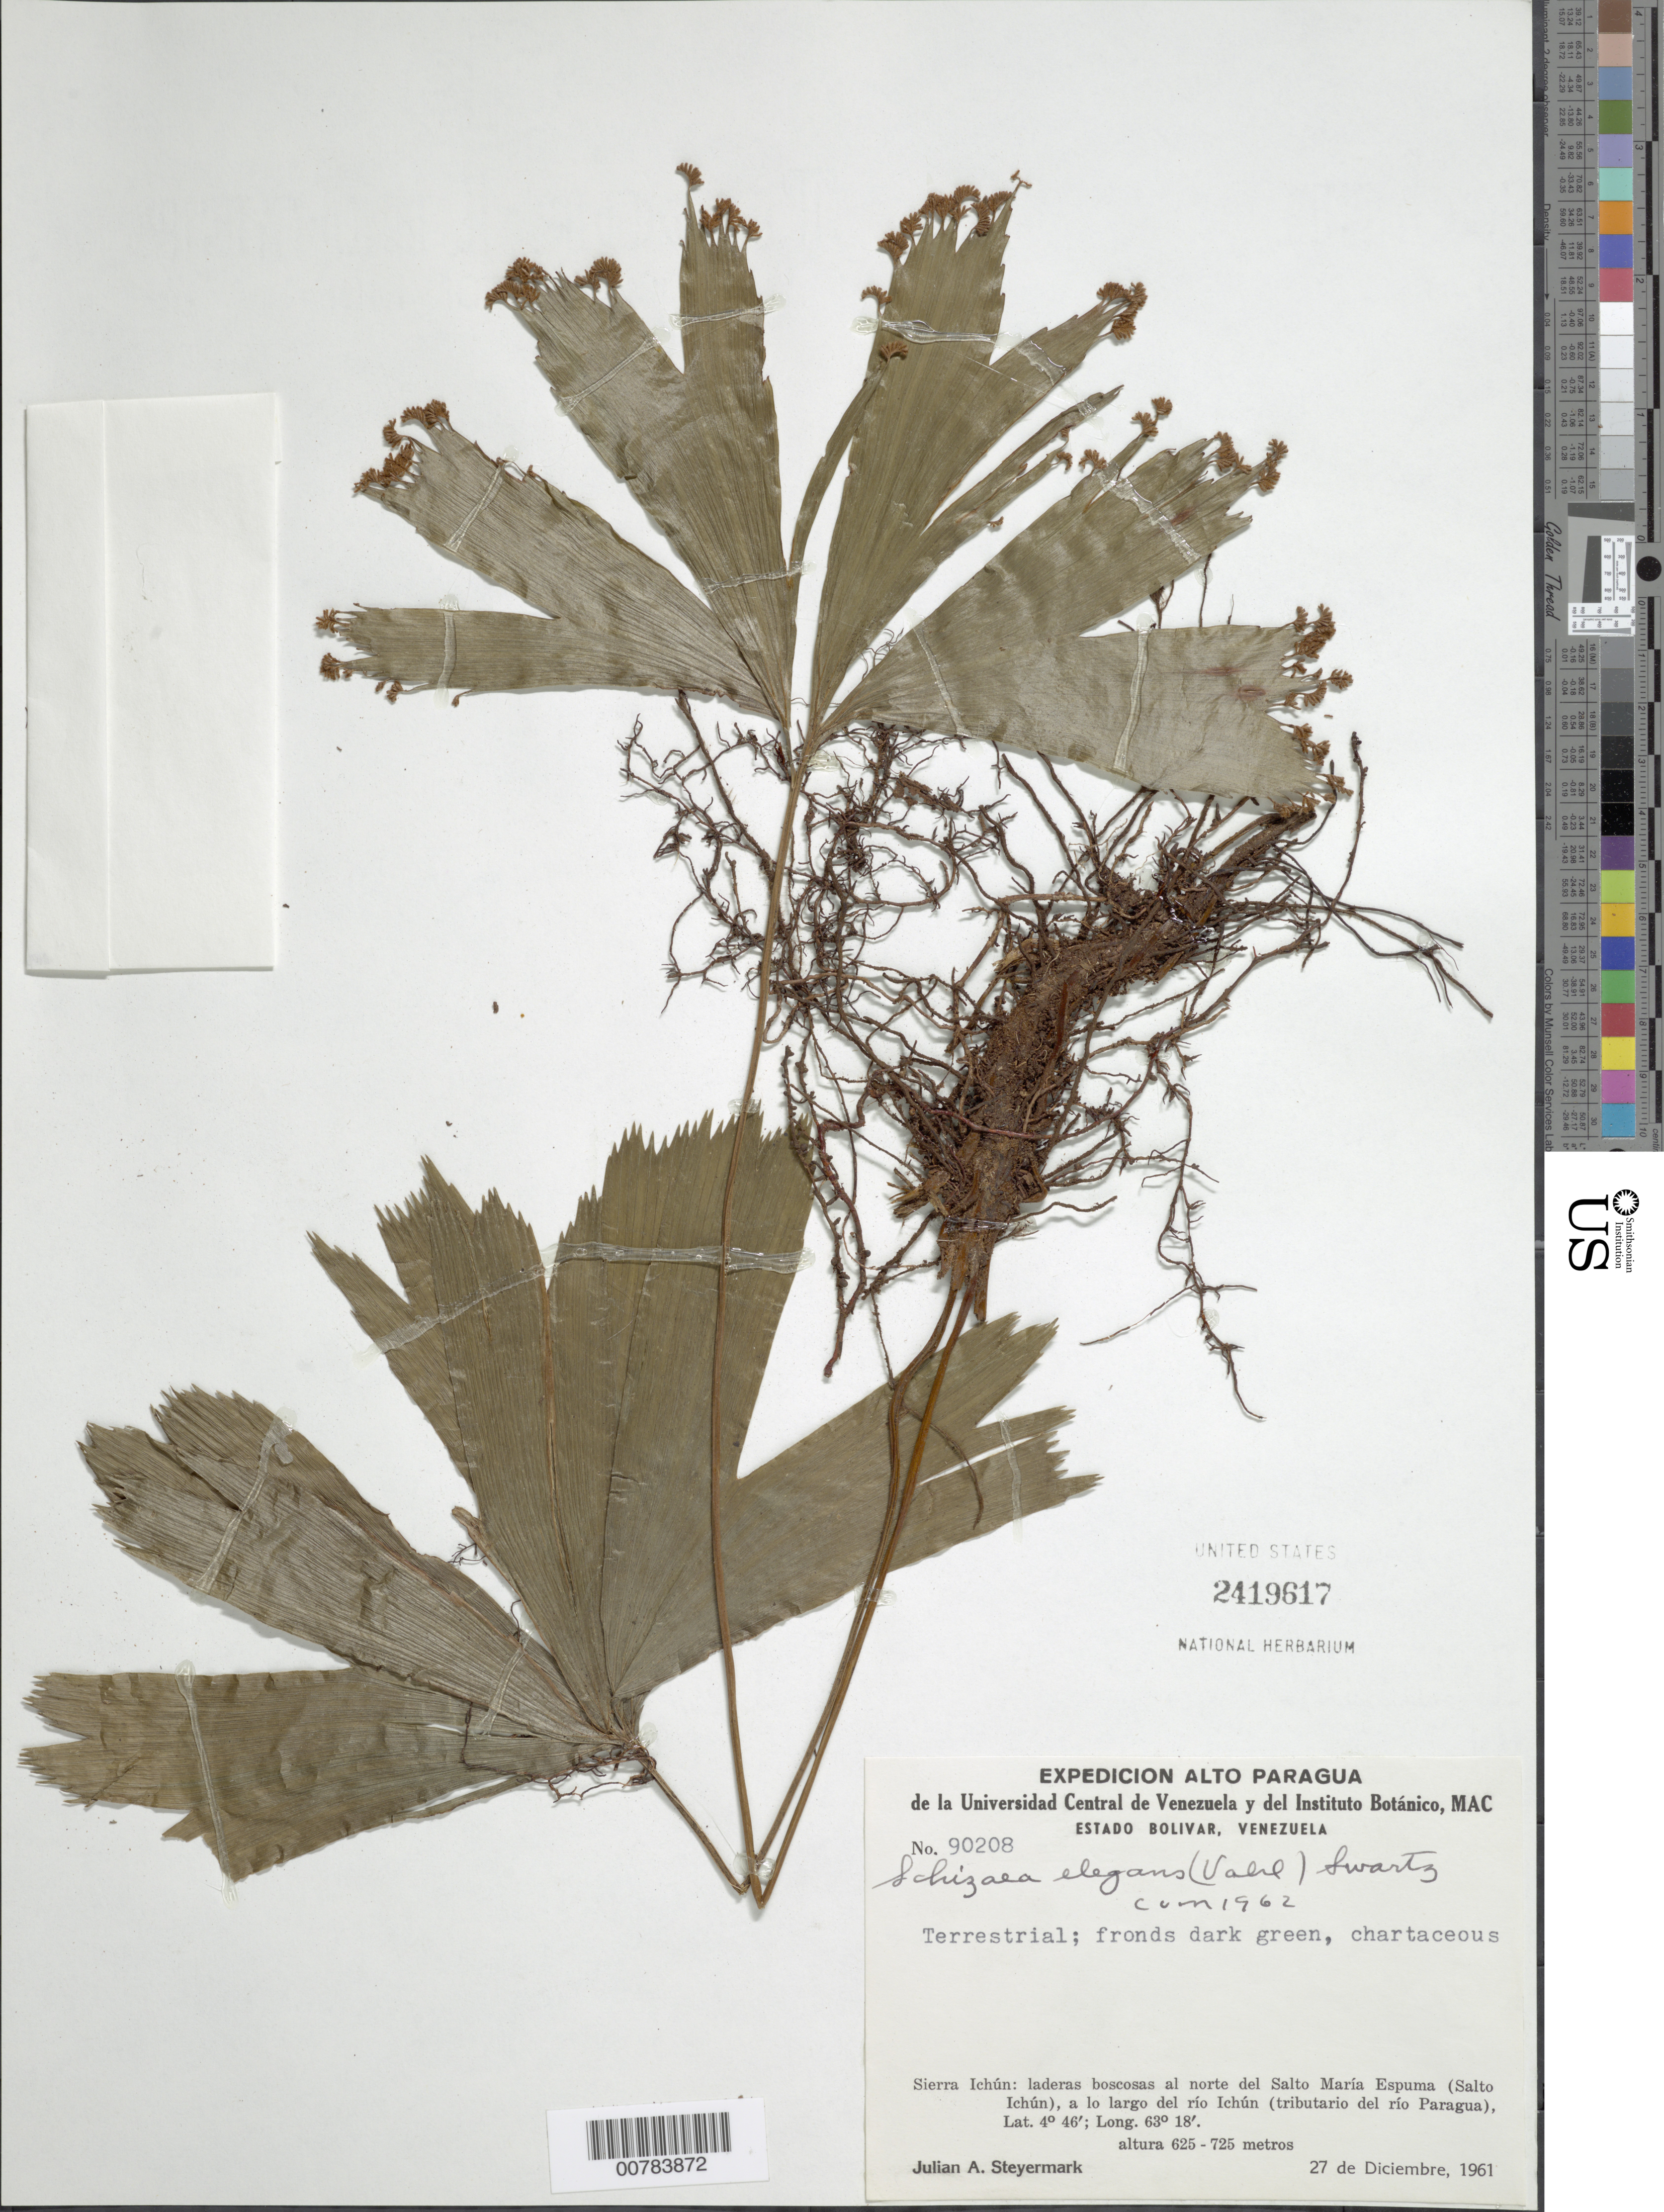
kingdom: Plantae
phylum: Tracheophyta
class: Polypodiopsida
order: Schizaeales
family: Schizaeaceae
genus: Schizaea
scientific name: Schizaea elegans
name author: (Vahl) Sw.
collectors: J. Steyermark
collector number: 90208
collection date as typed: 27-Dec-61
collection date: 1961-12-27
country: Venezuela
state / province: Bolívar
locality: Sierra Ichún, N del Salto María Espuma (Salto Ichún) del Río Ichún (tributary of río Paragua)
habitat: A lo largo de río ichún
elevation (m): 625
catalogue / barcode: US 2419617